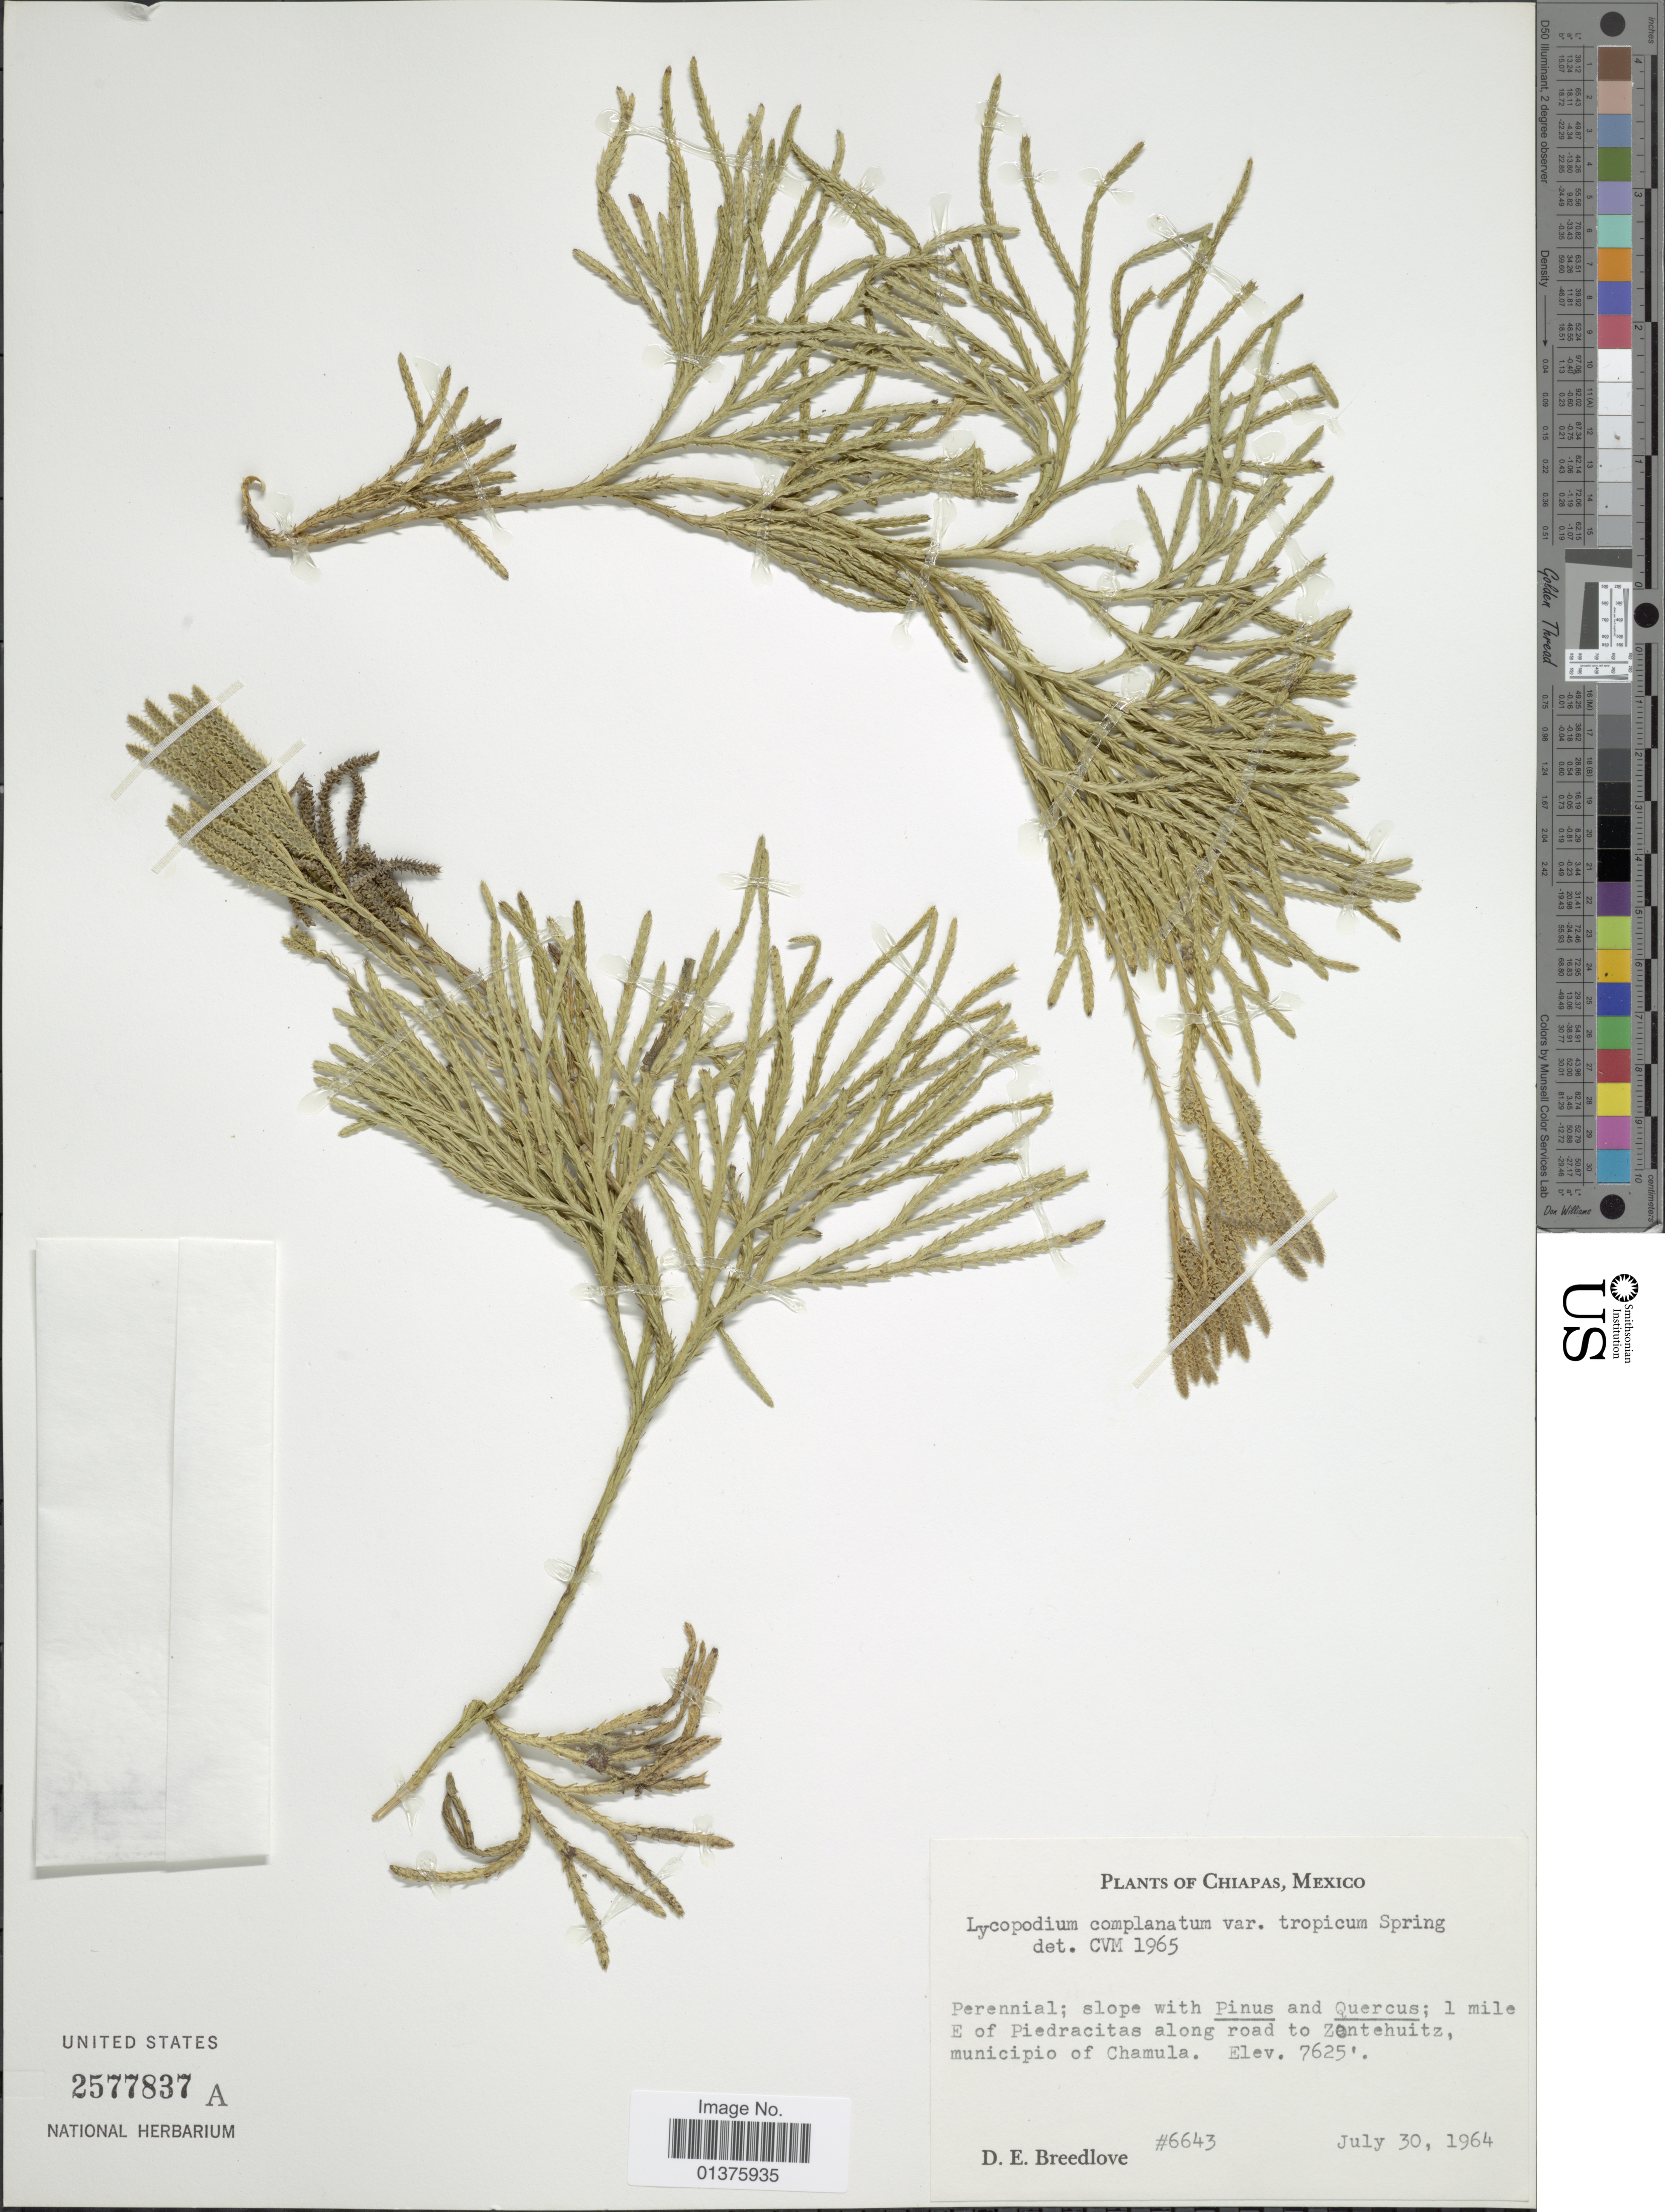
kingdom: Plantae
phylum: Tracheophyta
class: Lycopodiopsida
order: Lycopodiales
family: Lycopodiaceae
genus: Diphasiastrum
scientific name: Diphasiastrum thyoides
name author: (Humb. & Bonpl. ex Willd.) Holub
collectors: D. E. Breedlove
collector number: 6643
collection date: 1964-07-30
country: Mexico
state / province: Chiapas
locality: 1 mile E of Piedracitas along road to Zentehuitz, municipio of Chamula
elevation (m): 2324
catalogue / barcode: US 2577837A